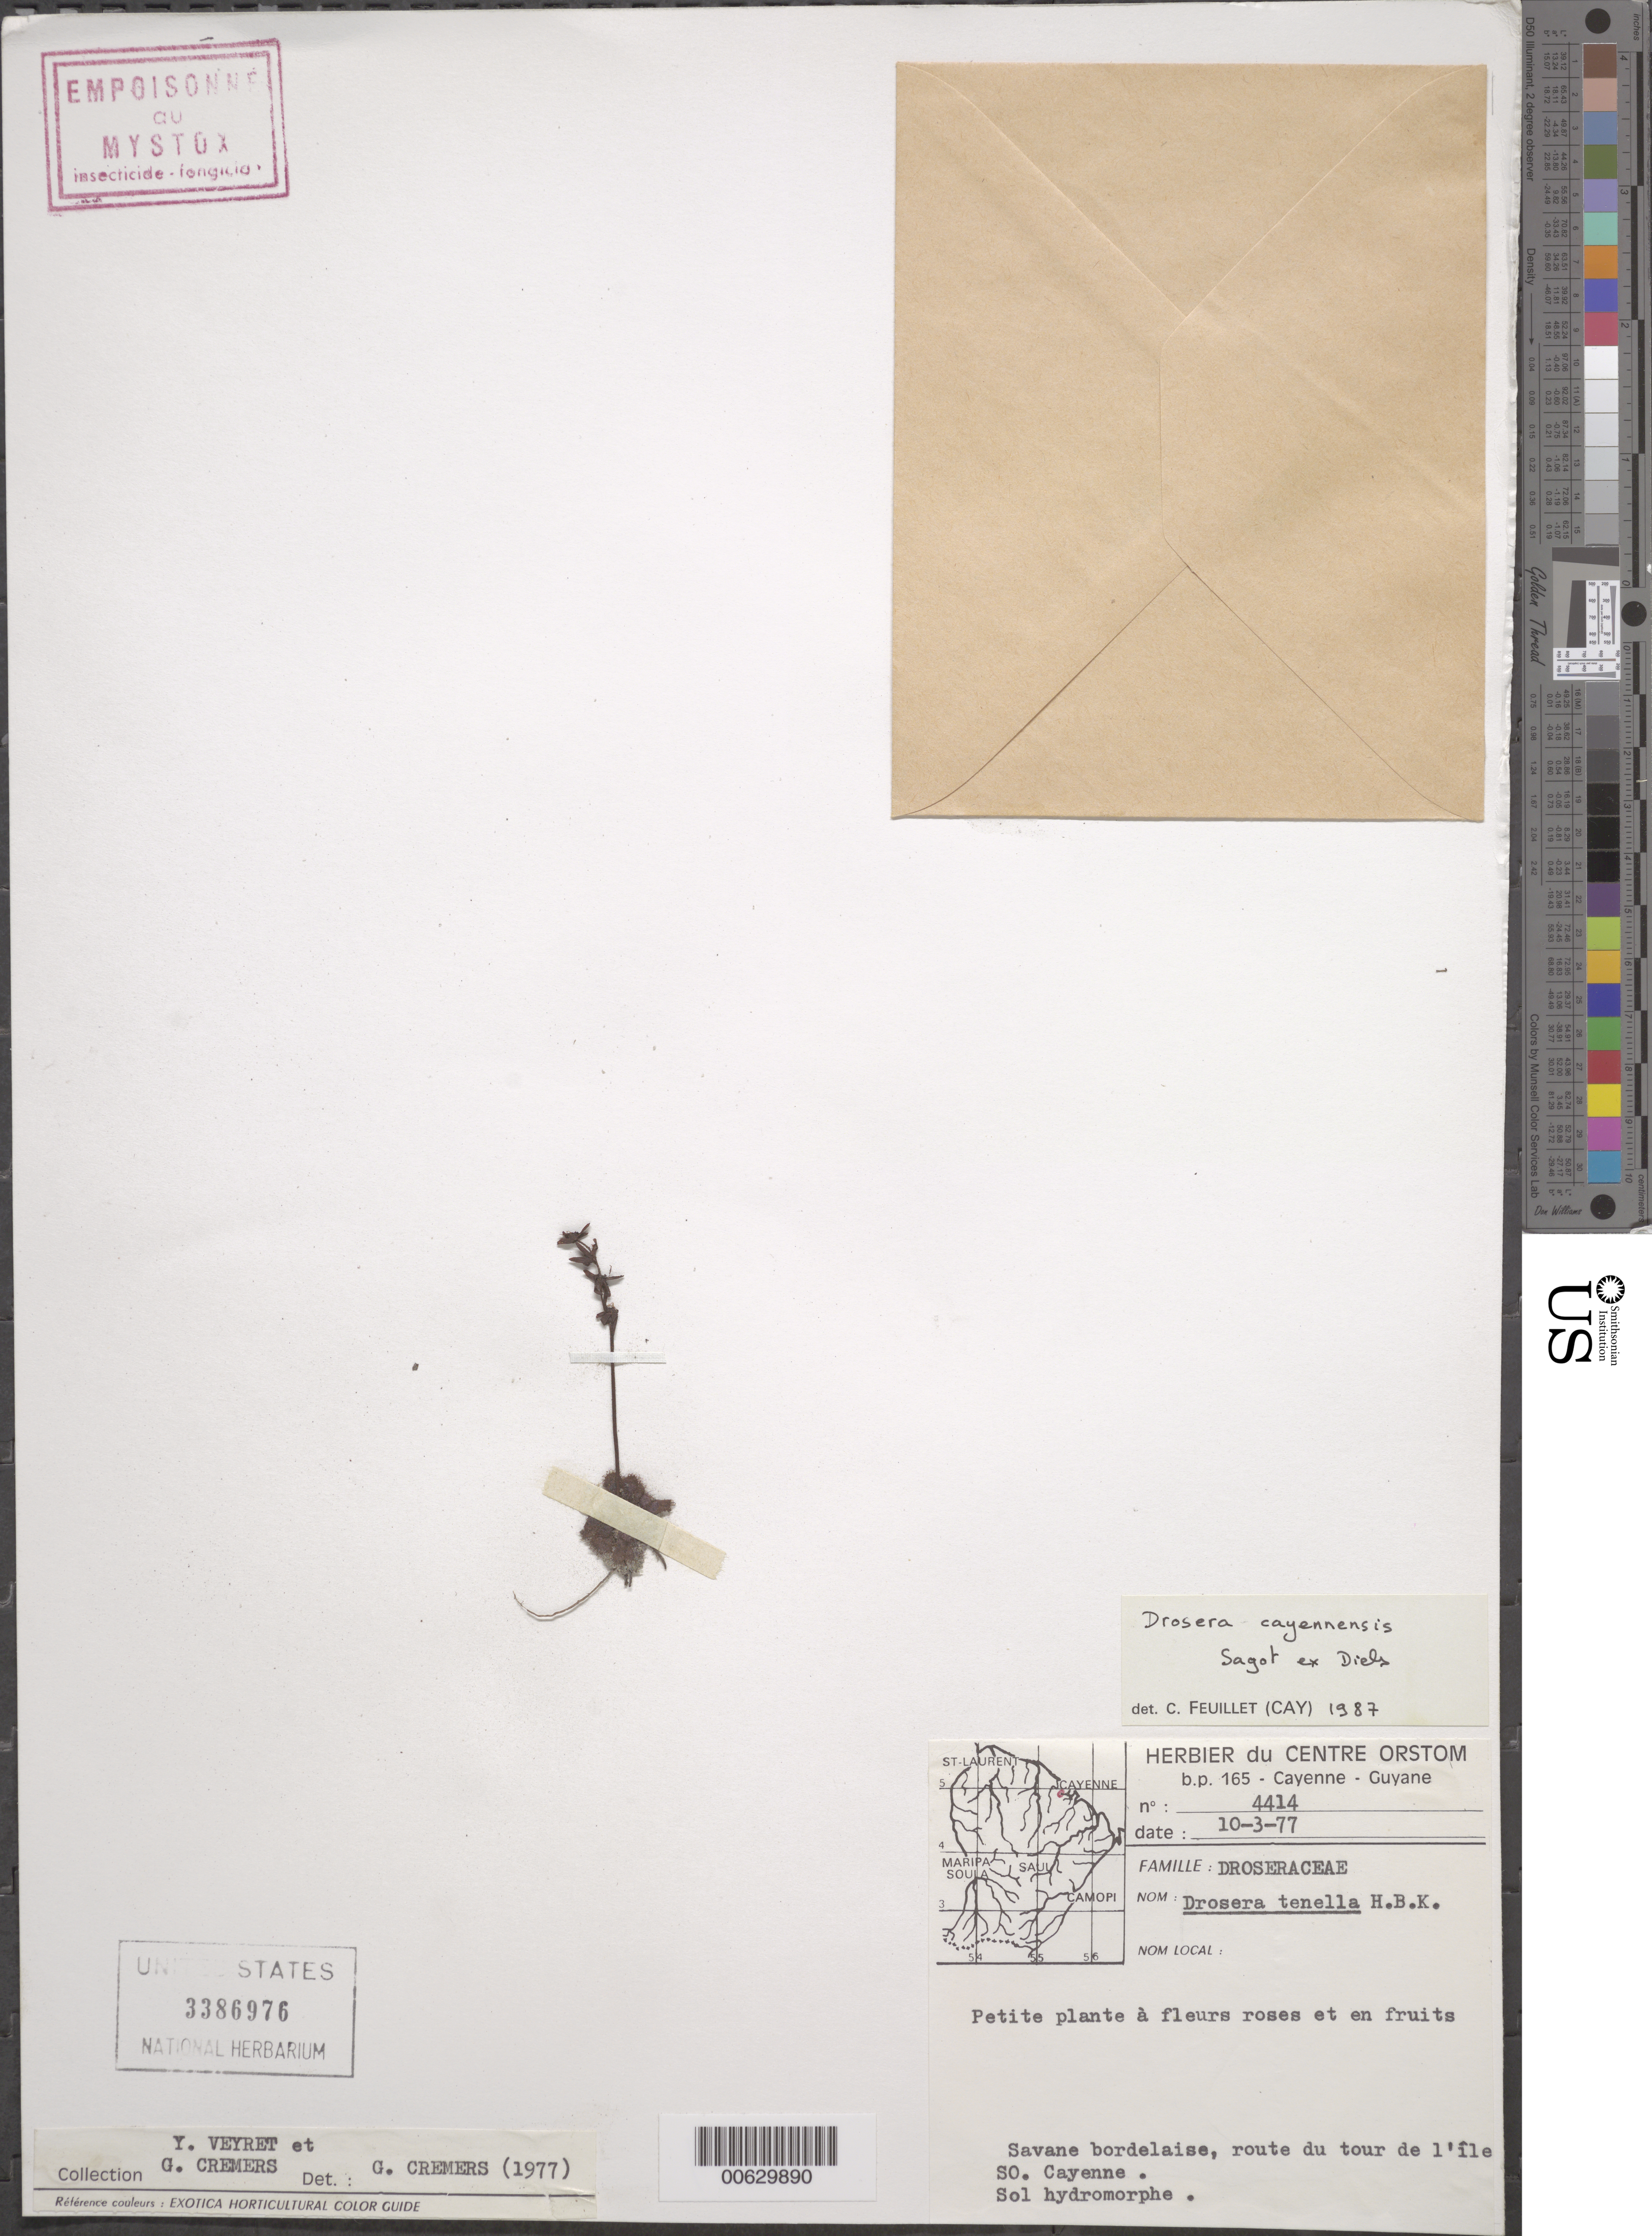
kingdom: Plantae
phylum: Tracheophyta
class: Magnoliopsida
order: Caryophyllales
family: Droseraceae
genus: Drosera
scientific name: Drosera cayennensis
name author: Sagot ex Diels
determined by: Feuillet, C.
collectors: Y. Veyret & G. Cremers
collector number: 4414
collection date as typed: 10-Mar-77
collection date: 1977-03-10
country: French Guiana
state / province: Cayenne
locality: Cayenne, route du tour de l'Ile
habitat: Savanna border; hydromorphic soil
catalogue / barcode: US 3386976